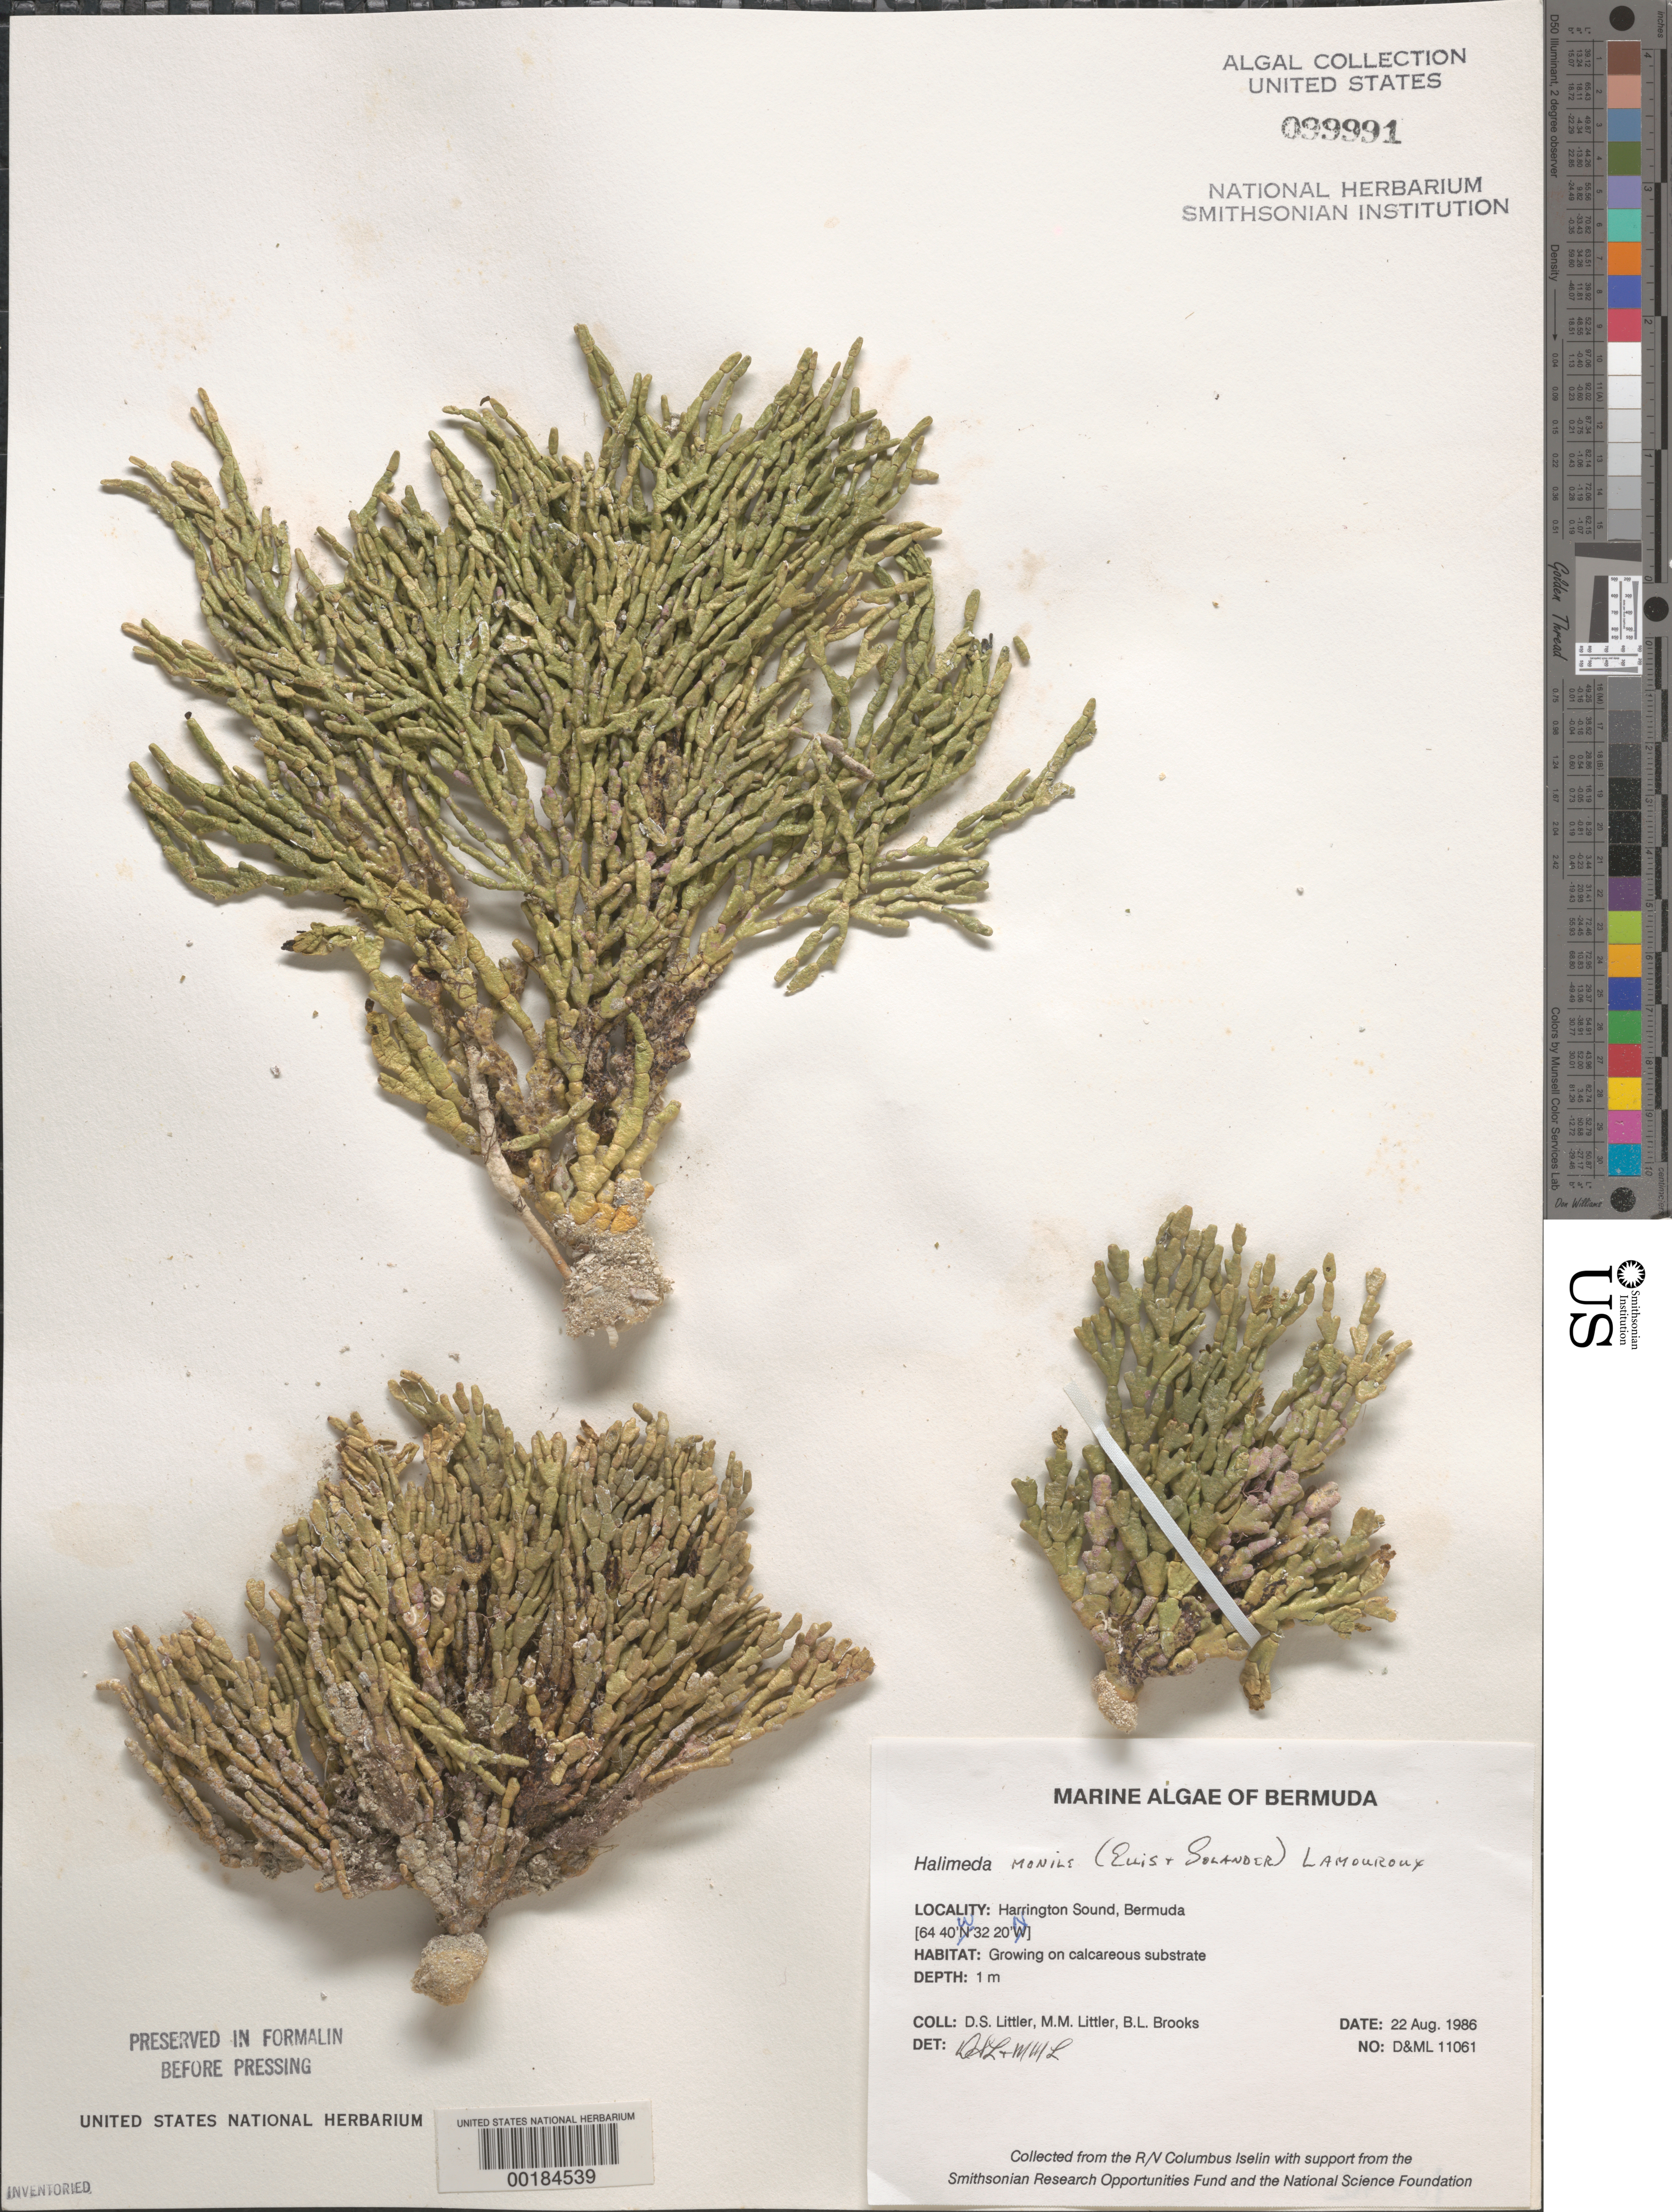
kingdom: Plantae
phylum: Chlorophyta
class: Ulvophyceae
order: Bryopsidales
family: Halimedaceae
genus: Halimeda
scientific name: Halimeda monile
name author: (J. Ellis & Sol.) J.V.Lamouroux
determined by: Littler, D. S.; Littler, M. M.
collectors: D. S. Littler, M. M. Littler & B. Brooks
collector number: D&ML 11061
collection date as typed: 22 Aug 1986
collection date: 1986-08-22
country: Bermuda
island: Bermuda Island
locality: Harrington Sound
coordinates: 32 20' N, 64 40' W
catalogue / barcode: US 99991